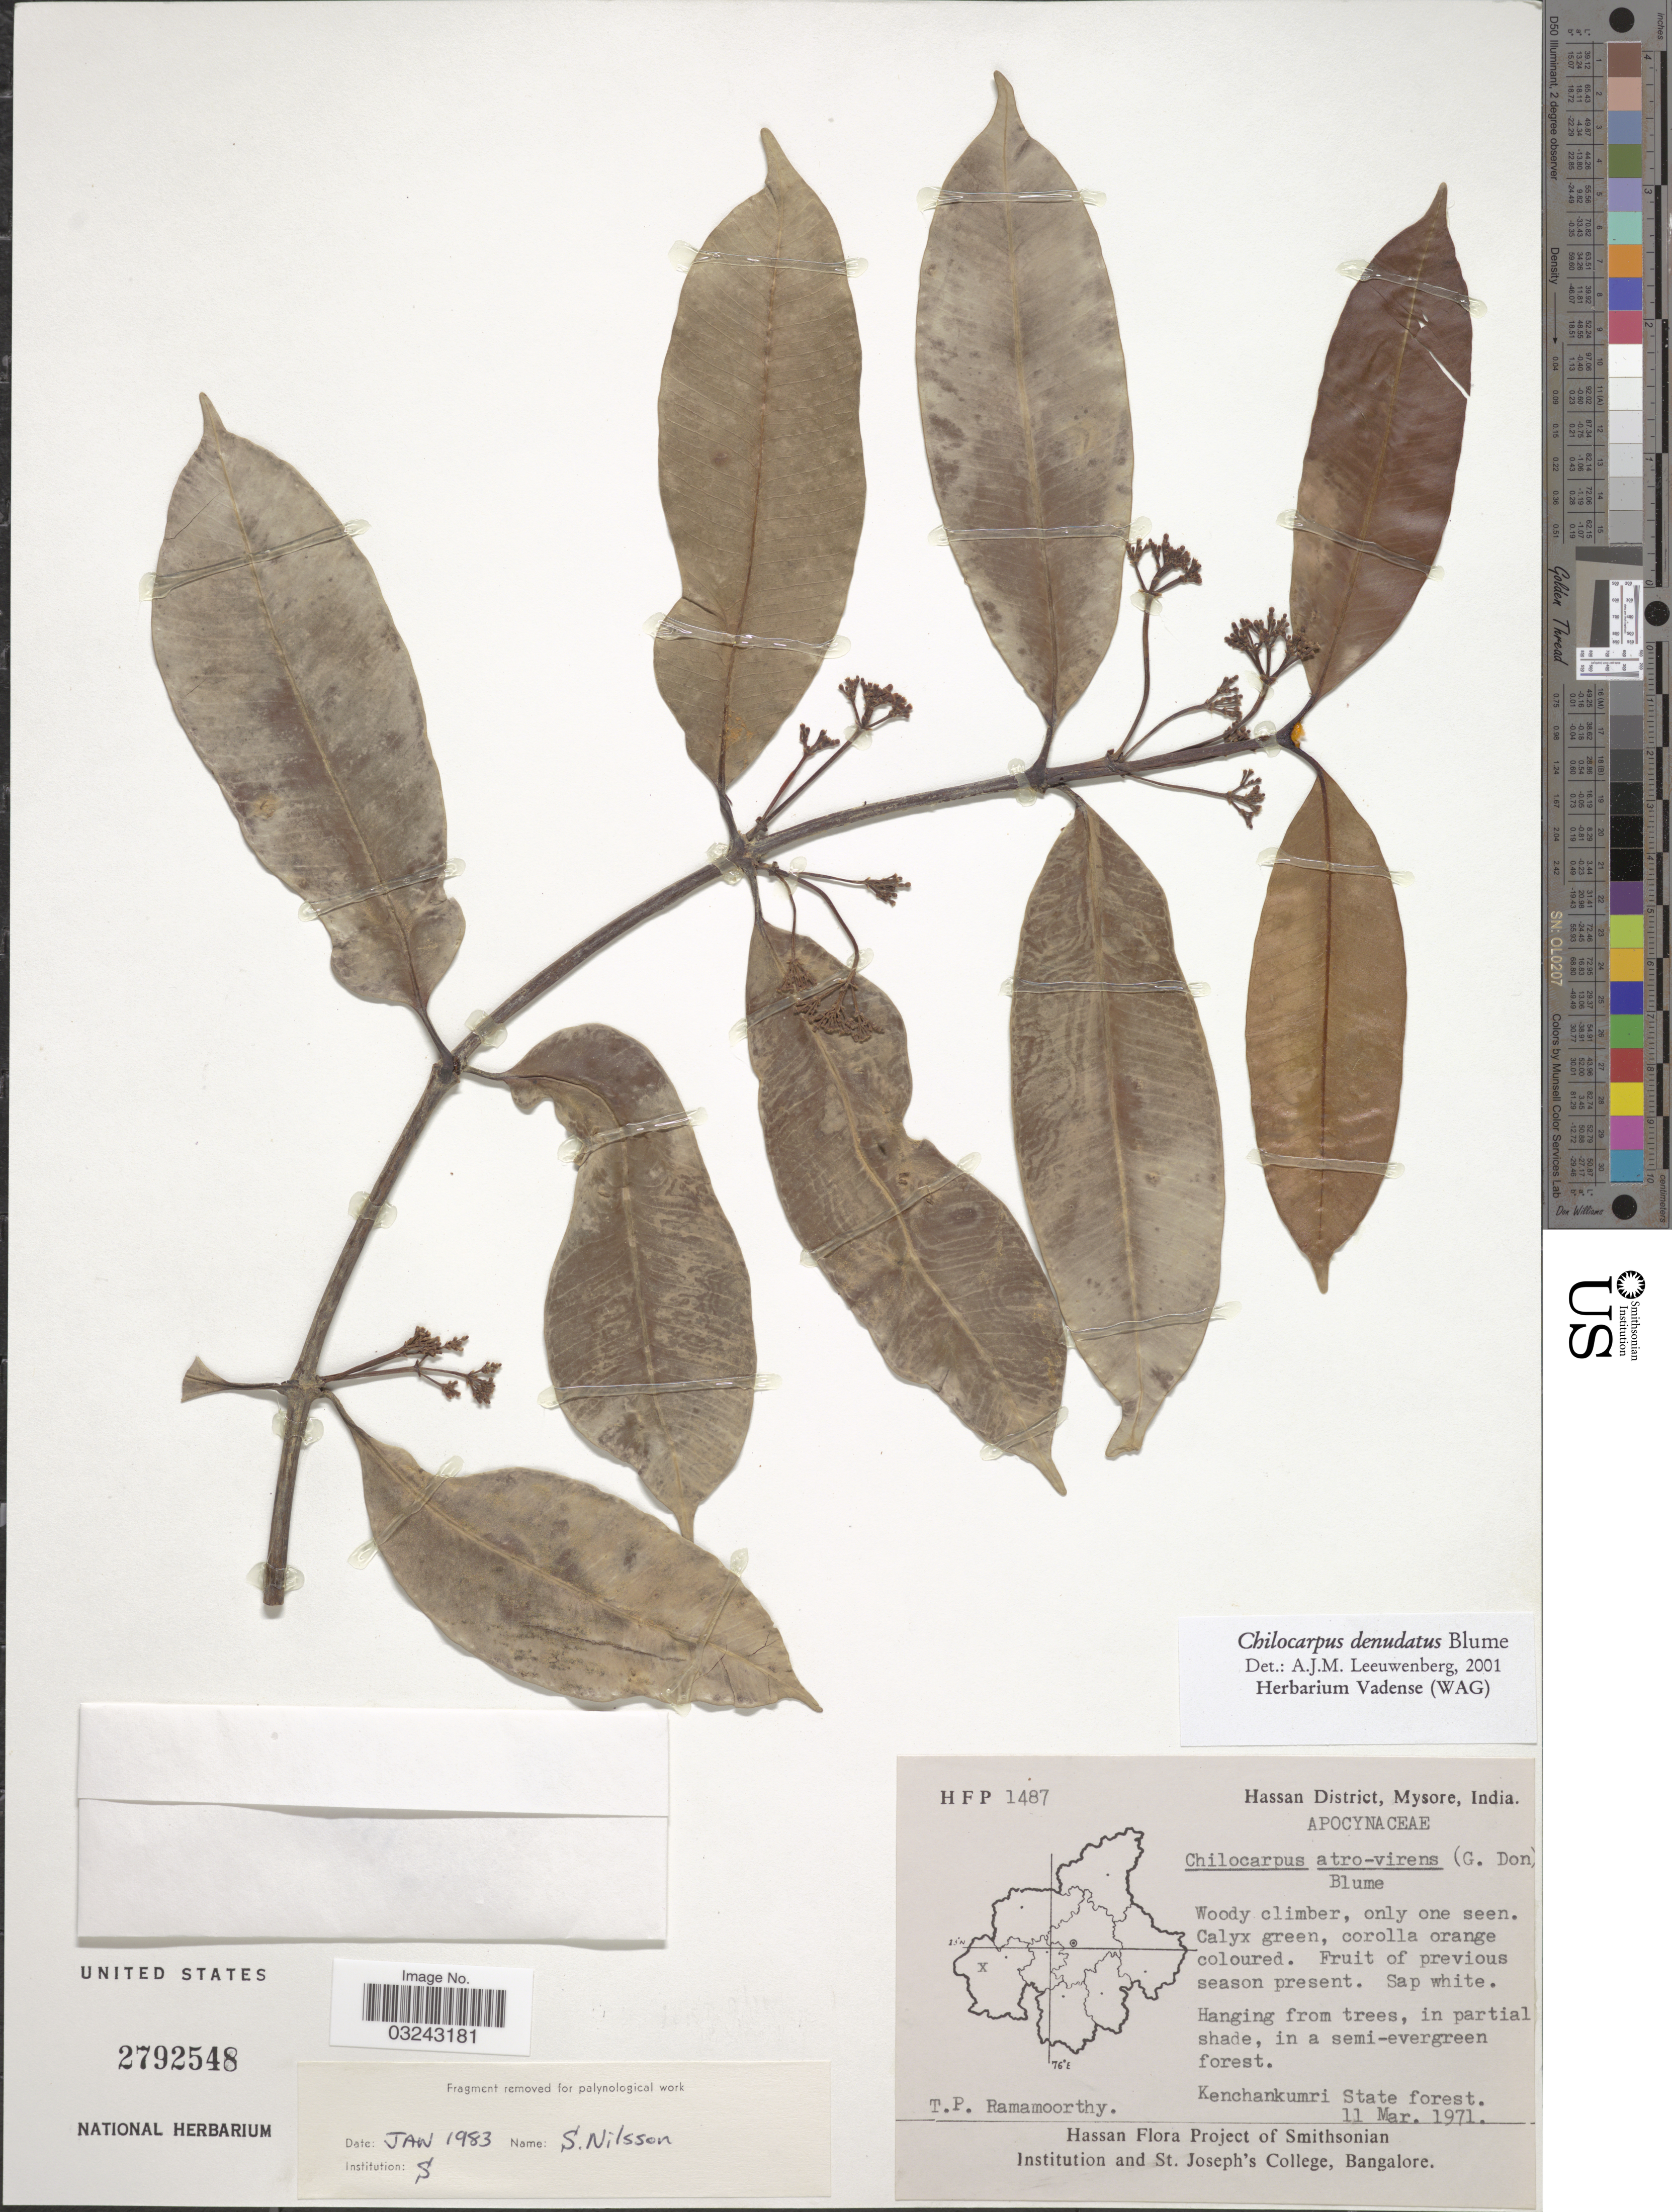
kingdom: Plantae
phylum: Tracheophyta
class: Magnoliopsida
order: Gentianales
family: Apocynaceae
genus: Chilocarpus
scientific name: Chilocarpus denudatus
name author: Blume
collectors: T. P. Ramamoorthy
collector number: HFP1487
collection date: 1971-03-11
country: India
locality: Hassan District, Mysore, Kenchankumri State forest.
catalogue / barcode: US 2792548